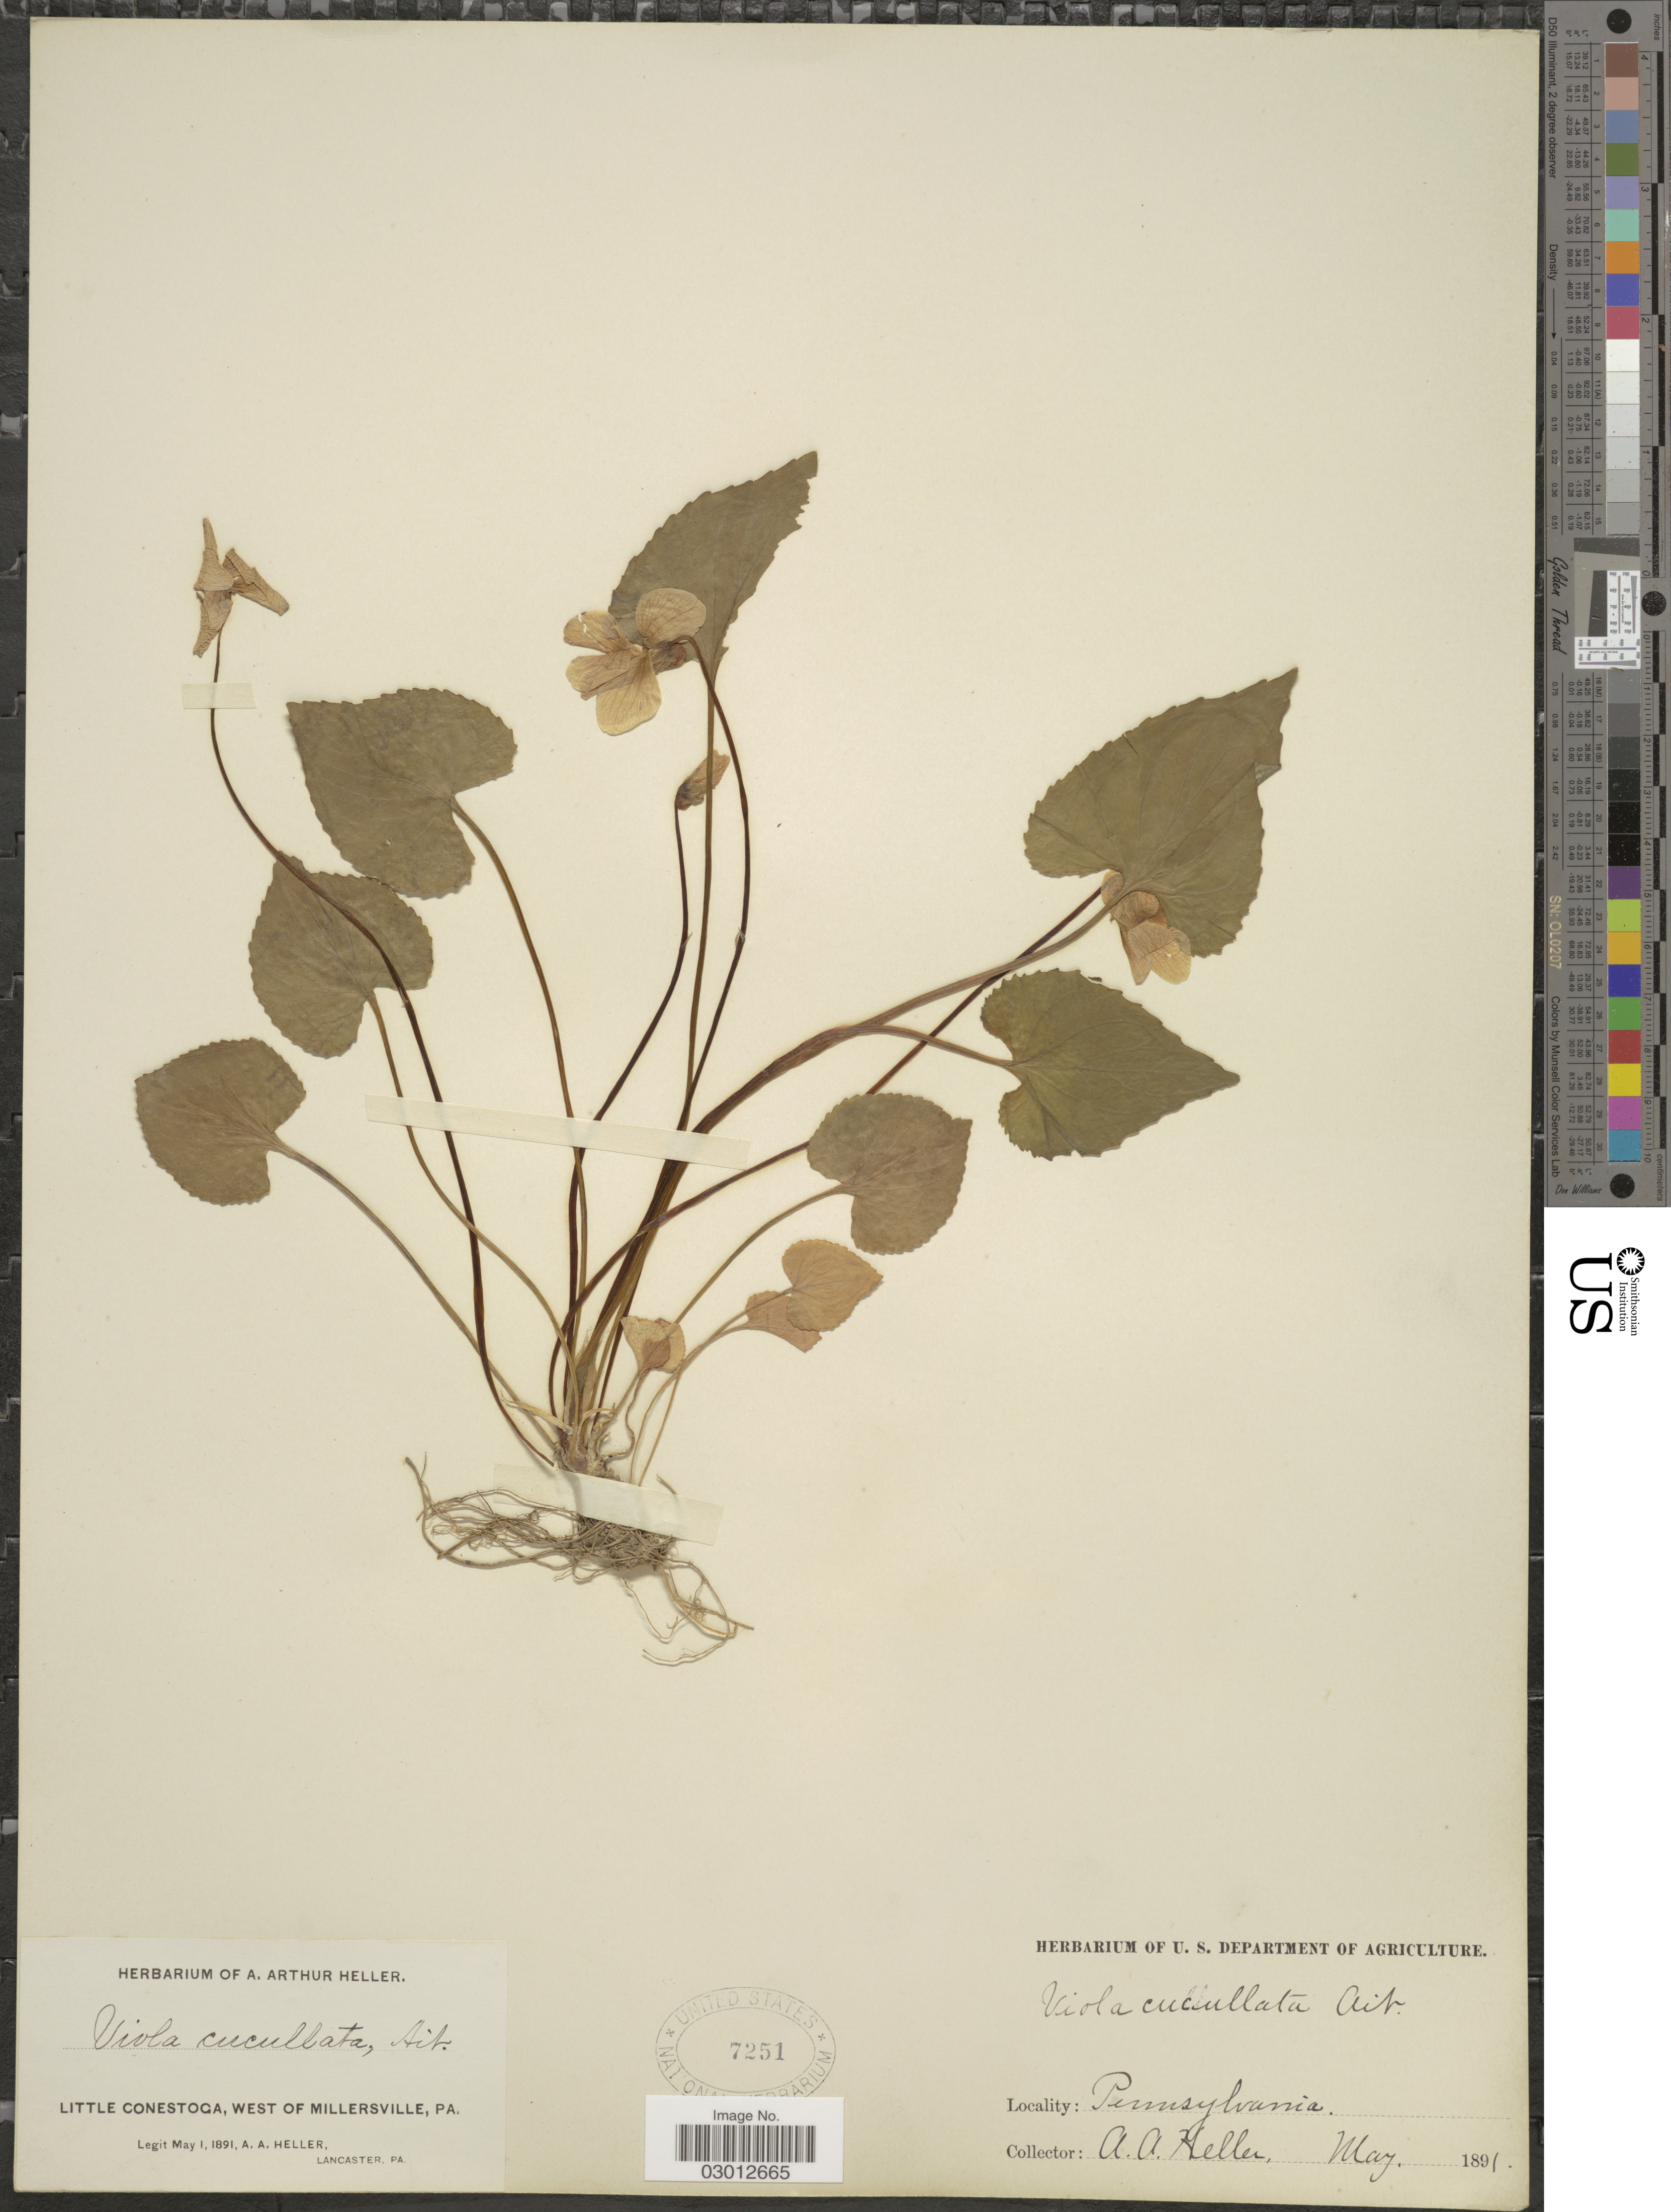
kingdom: Plantae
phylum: Tracheophyta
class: Magnoliopsida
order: Malpighiales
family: Violaceae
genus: Viola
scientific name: Viola papilionacea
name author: Pursh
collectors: A. A. Heller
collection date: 1891-05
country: United States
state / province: Pennsylvania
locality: Little Conestoga, West of Millersville, Pa.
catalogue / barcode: US 7251